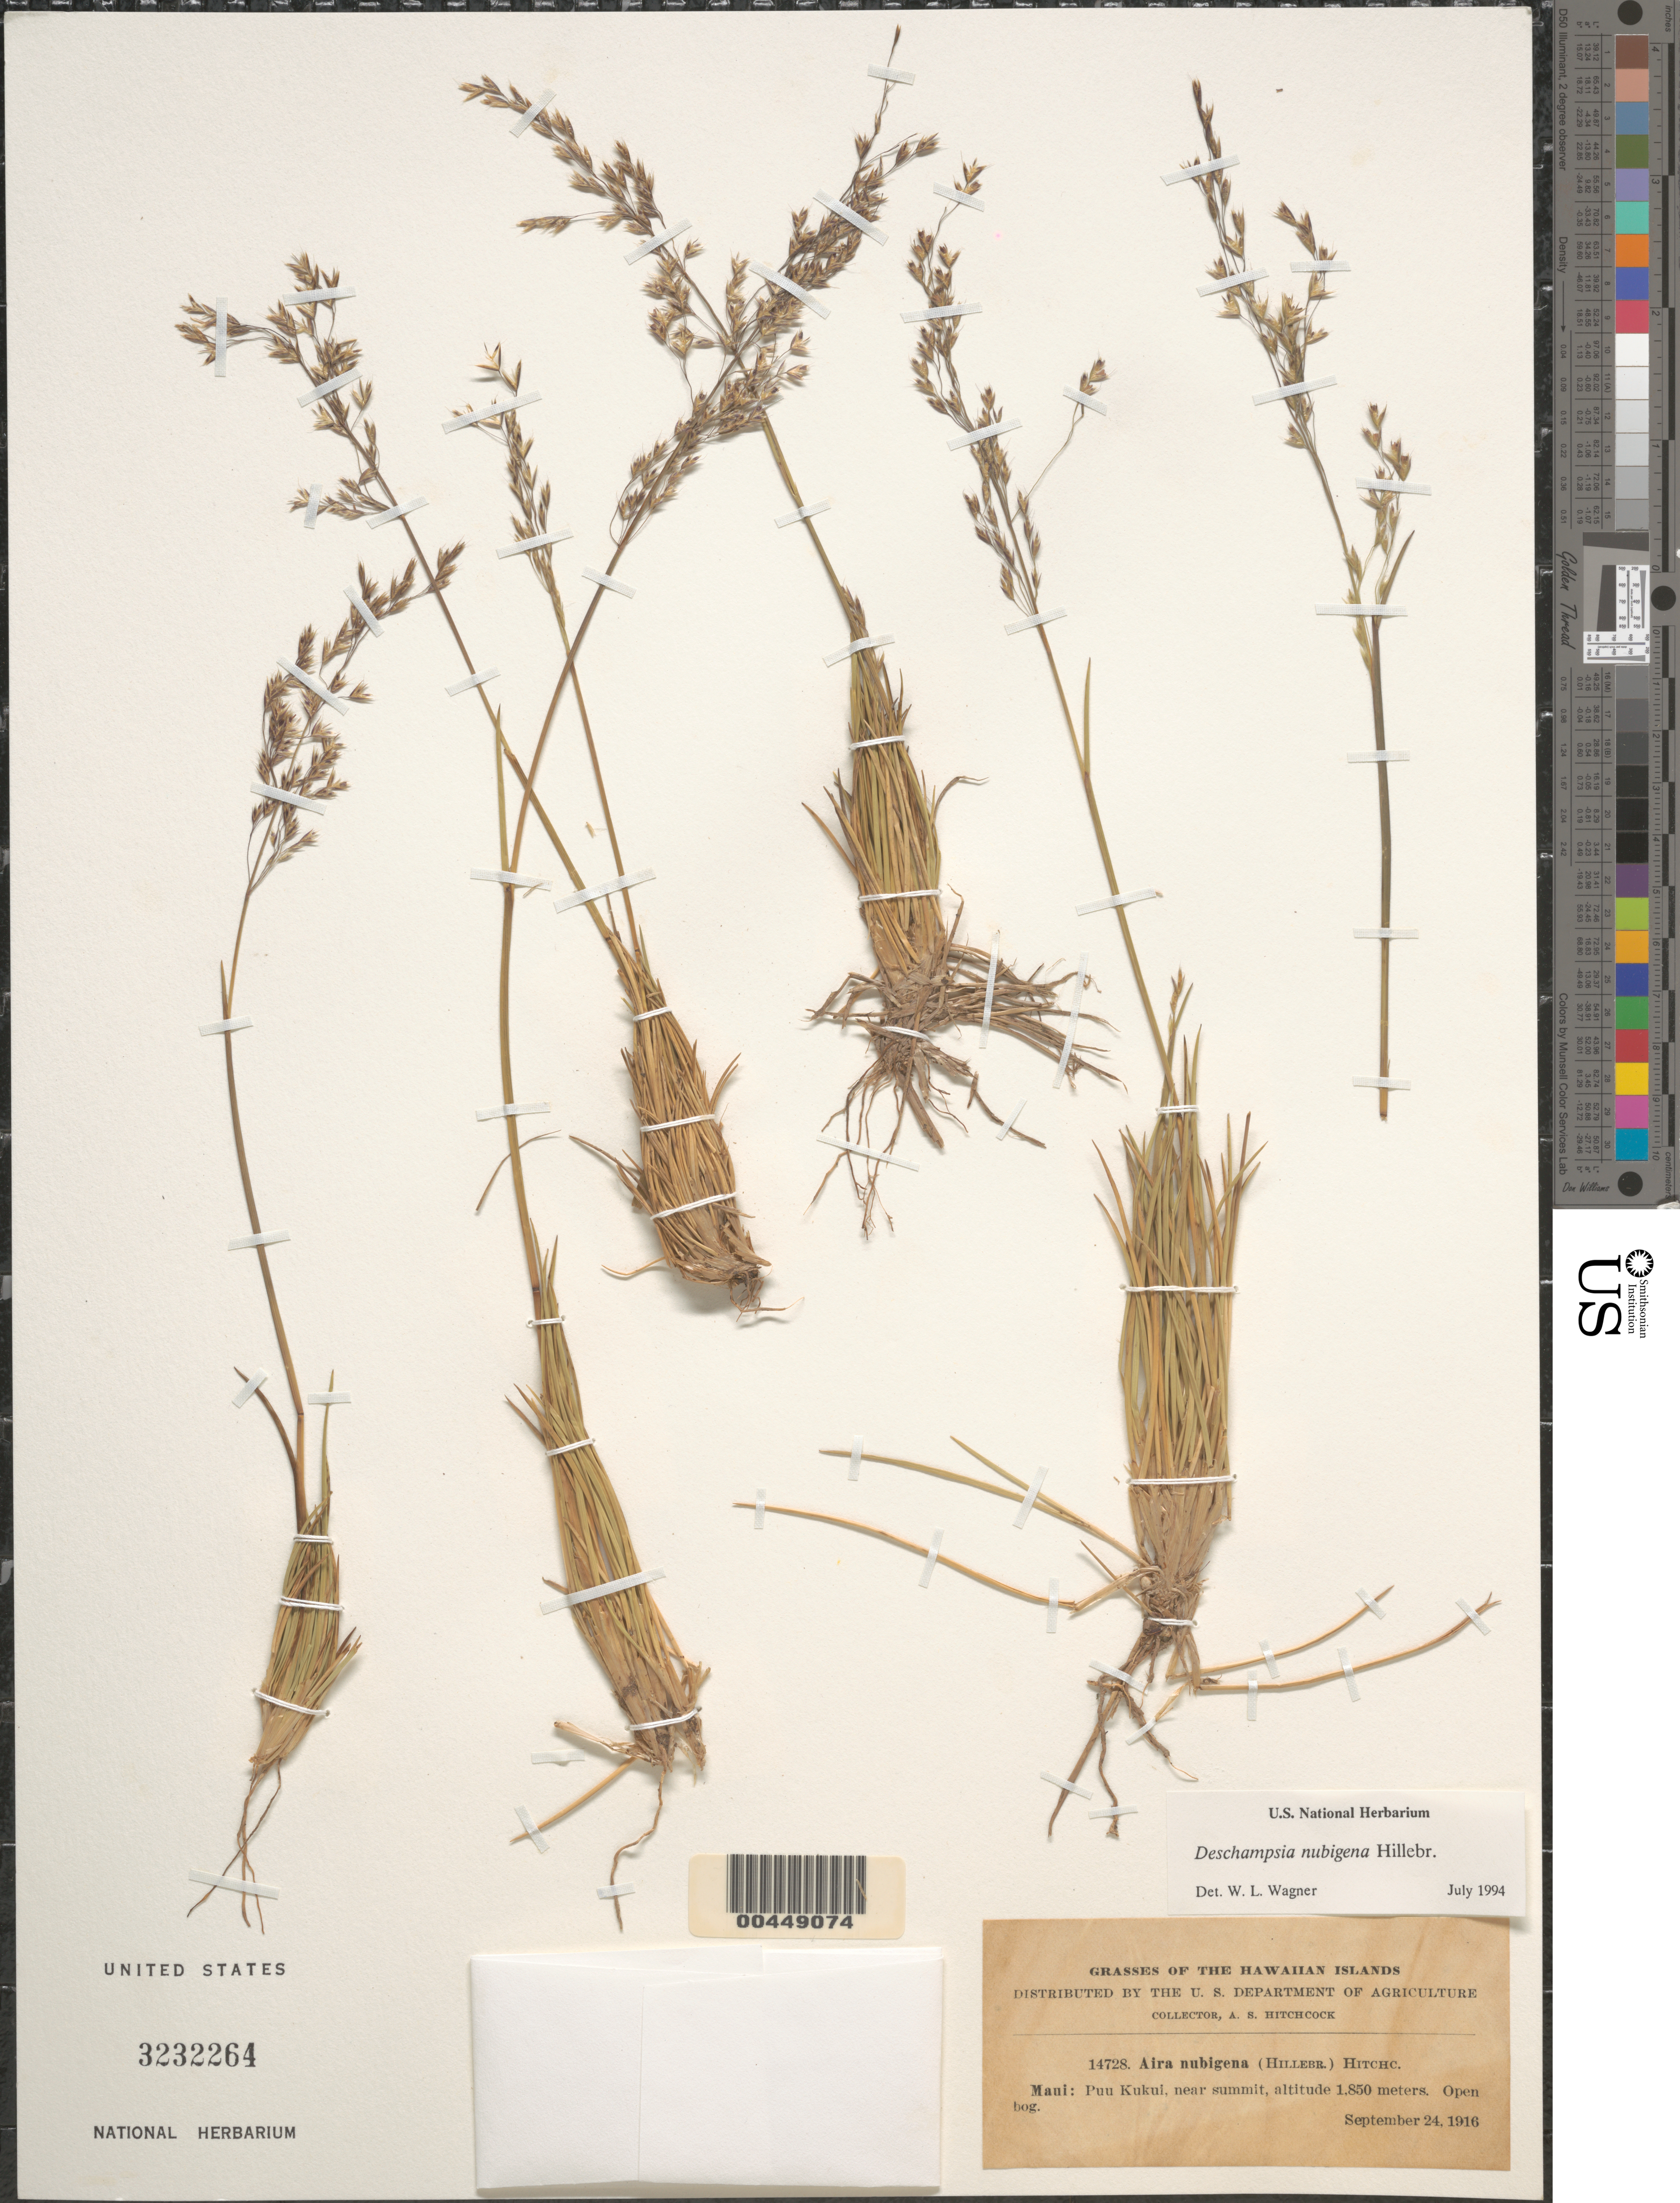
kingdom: Plantae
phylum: Tracheophyta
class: Liliopsida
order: Poales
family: Poaceae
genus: Deschampsia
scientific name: Deschampsia nubigena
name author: Hillebr.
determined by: Wagner, W. L., (BOT), Smithsonian Institution - National Museum of Natural History (UNITED STATES)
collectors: A. S. Hitchcock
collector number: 14728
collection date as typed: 24 Sep 1916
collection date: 1916-09-24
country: United States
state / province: Hawaii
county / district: Maui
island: Maui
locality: Puu Kukui, near summit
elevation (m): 1850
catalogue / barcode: US 3232264